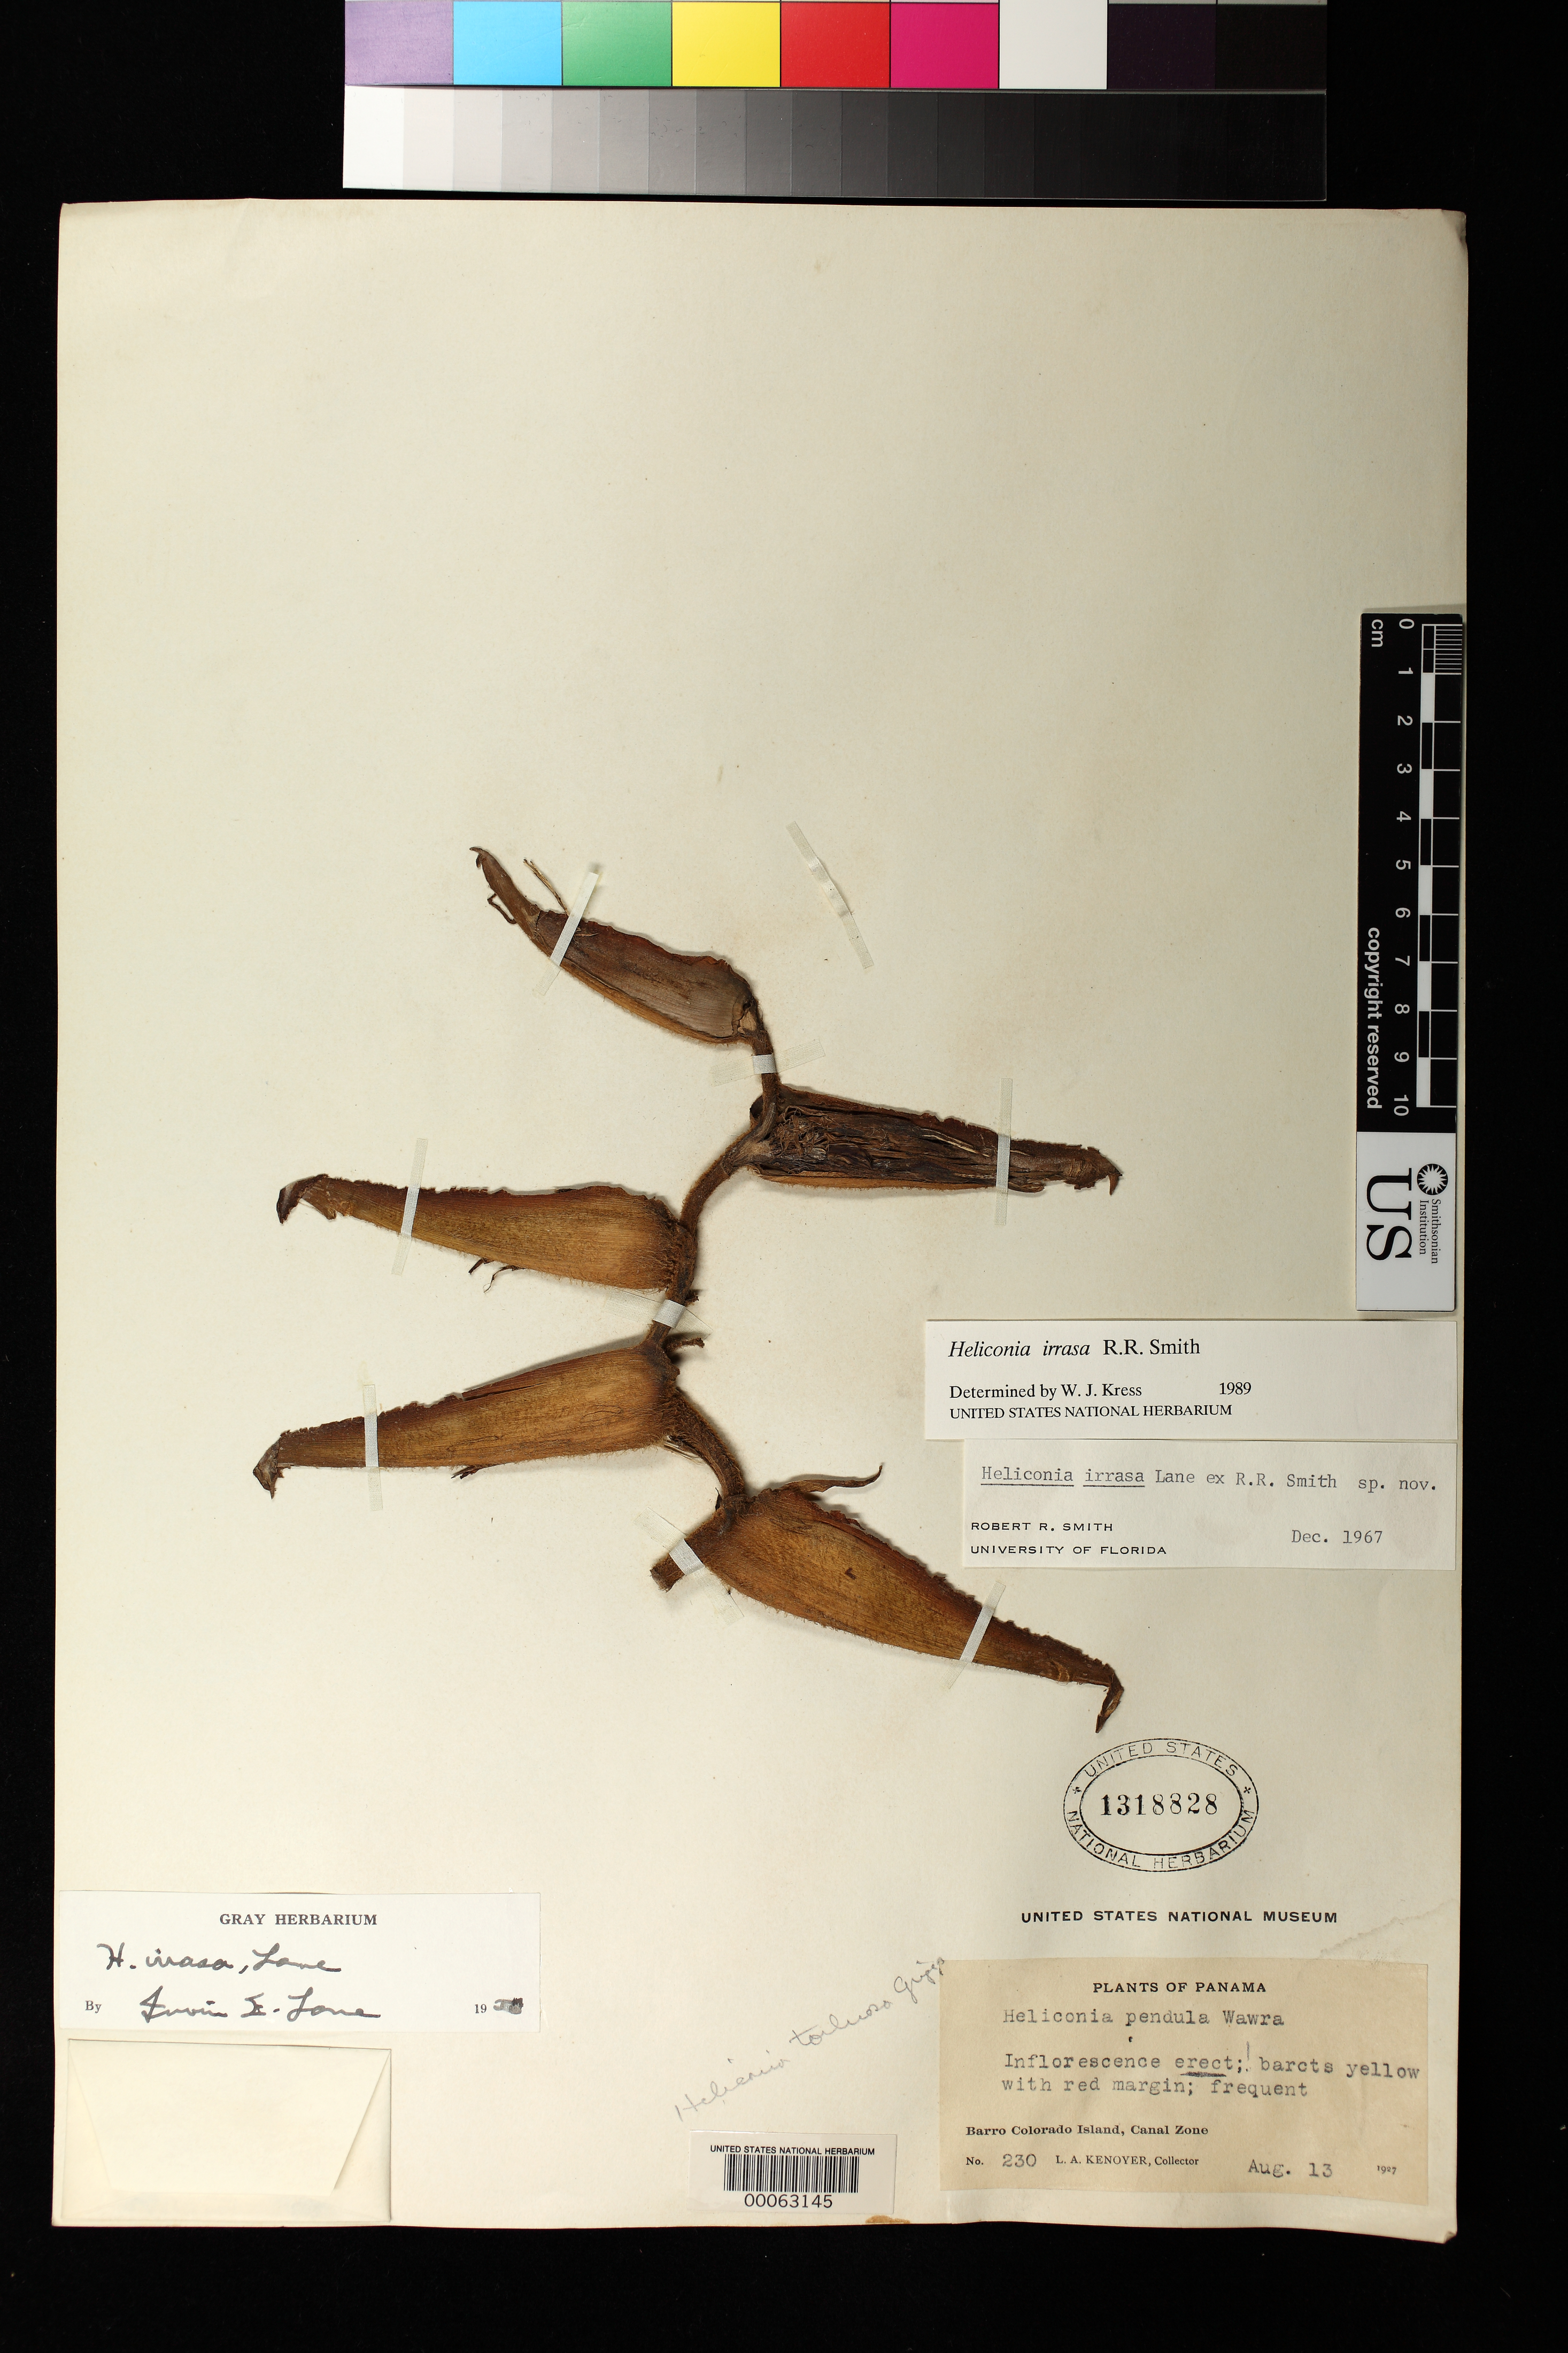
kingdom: Plantae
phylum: Tracheophyta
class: Liliopsida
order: Zingiberales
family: Heliconiaceae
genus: Heliconia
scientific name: Heliconia irrasa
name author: Lane ex R.R. Sm.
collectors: L. A. Kenoyer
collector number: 230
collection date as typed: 13 Aug 1927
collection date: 1927-08-13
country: Panama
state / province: Panamá Oeste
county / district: Canal Zone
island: Barro Colorado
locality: Barro Colorado I.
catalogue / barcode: US 1318828